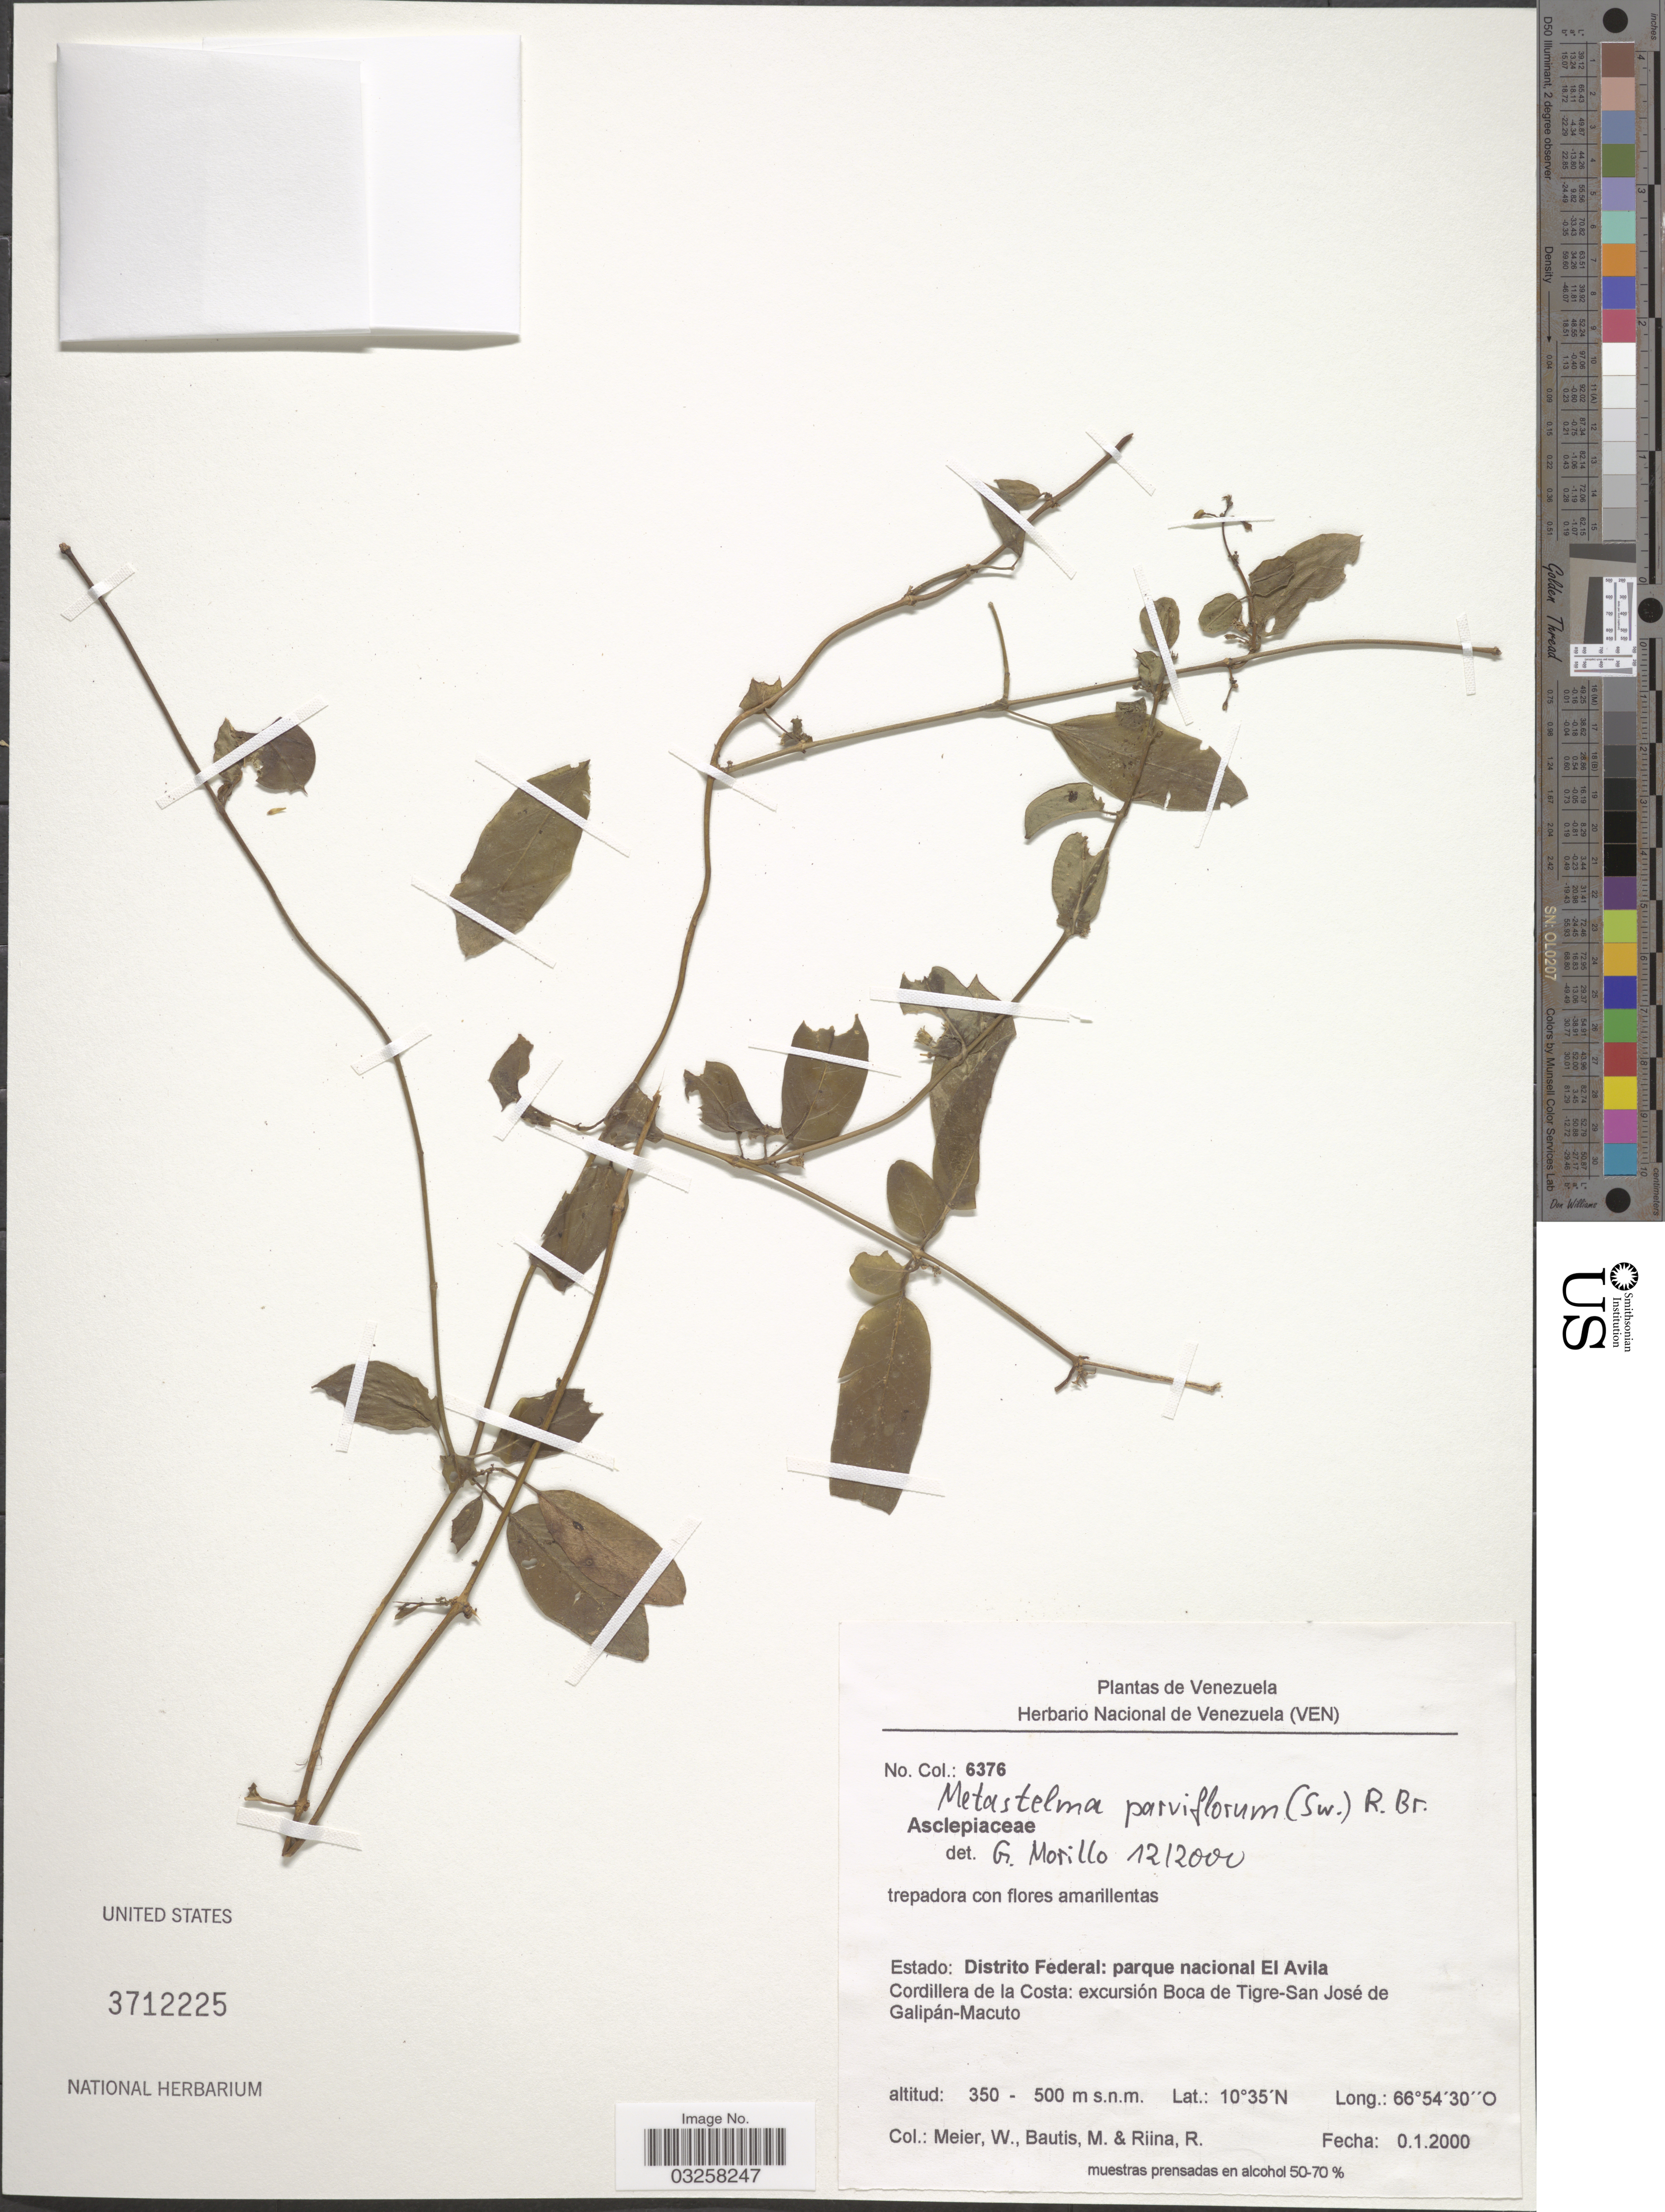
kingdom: Plantae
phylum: Tracheophyta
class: Magnoliopsida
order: Gentianales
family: Apocynaceae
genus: Metastelma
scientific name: Metastelma parviflorum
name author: (Sw.) Schult.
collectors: W. Meier, M. Bautis & R. Riina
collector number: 6376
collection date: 2000-01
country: Venezuela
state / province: Miranda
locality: Estado: Distrito Federal: parque nacional El Avila Cordillera de la Costa: excursión Boca de Tigre-San José de Galipán-Macuto.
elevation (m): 350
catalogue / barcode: US 3712225